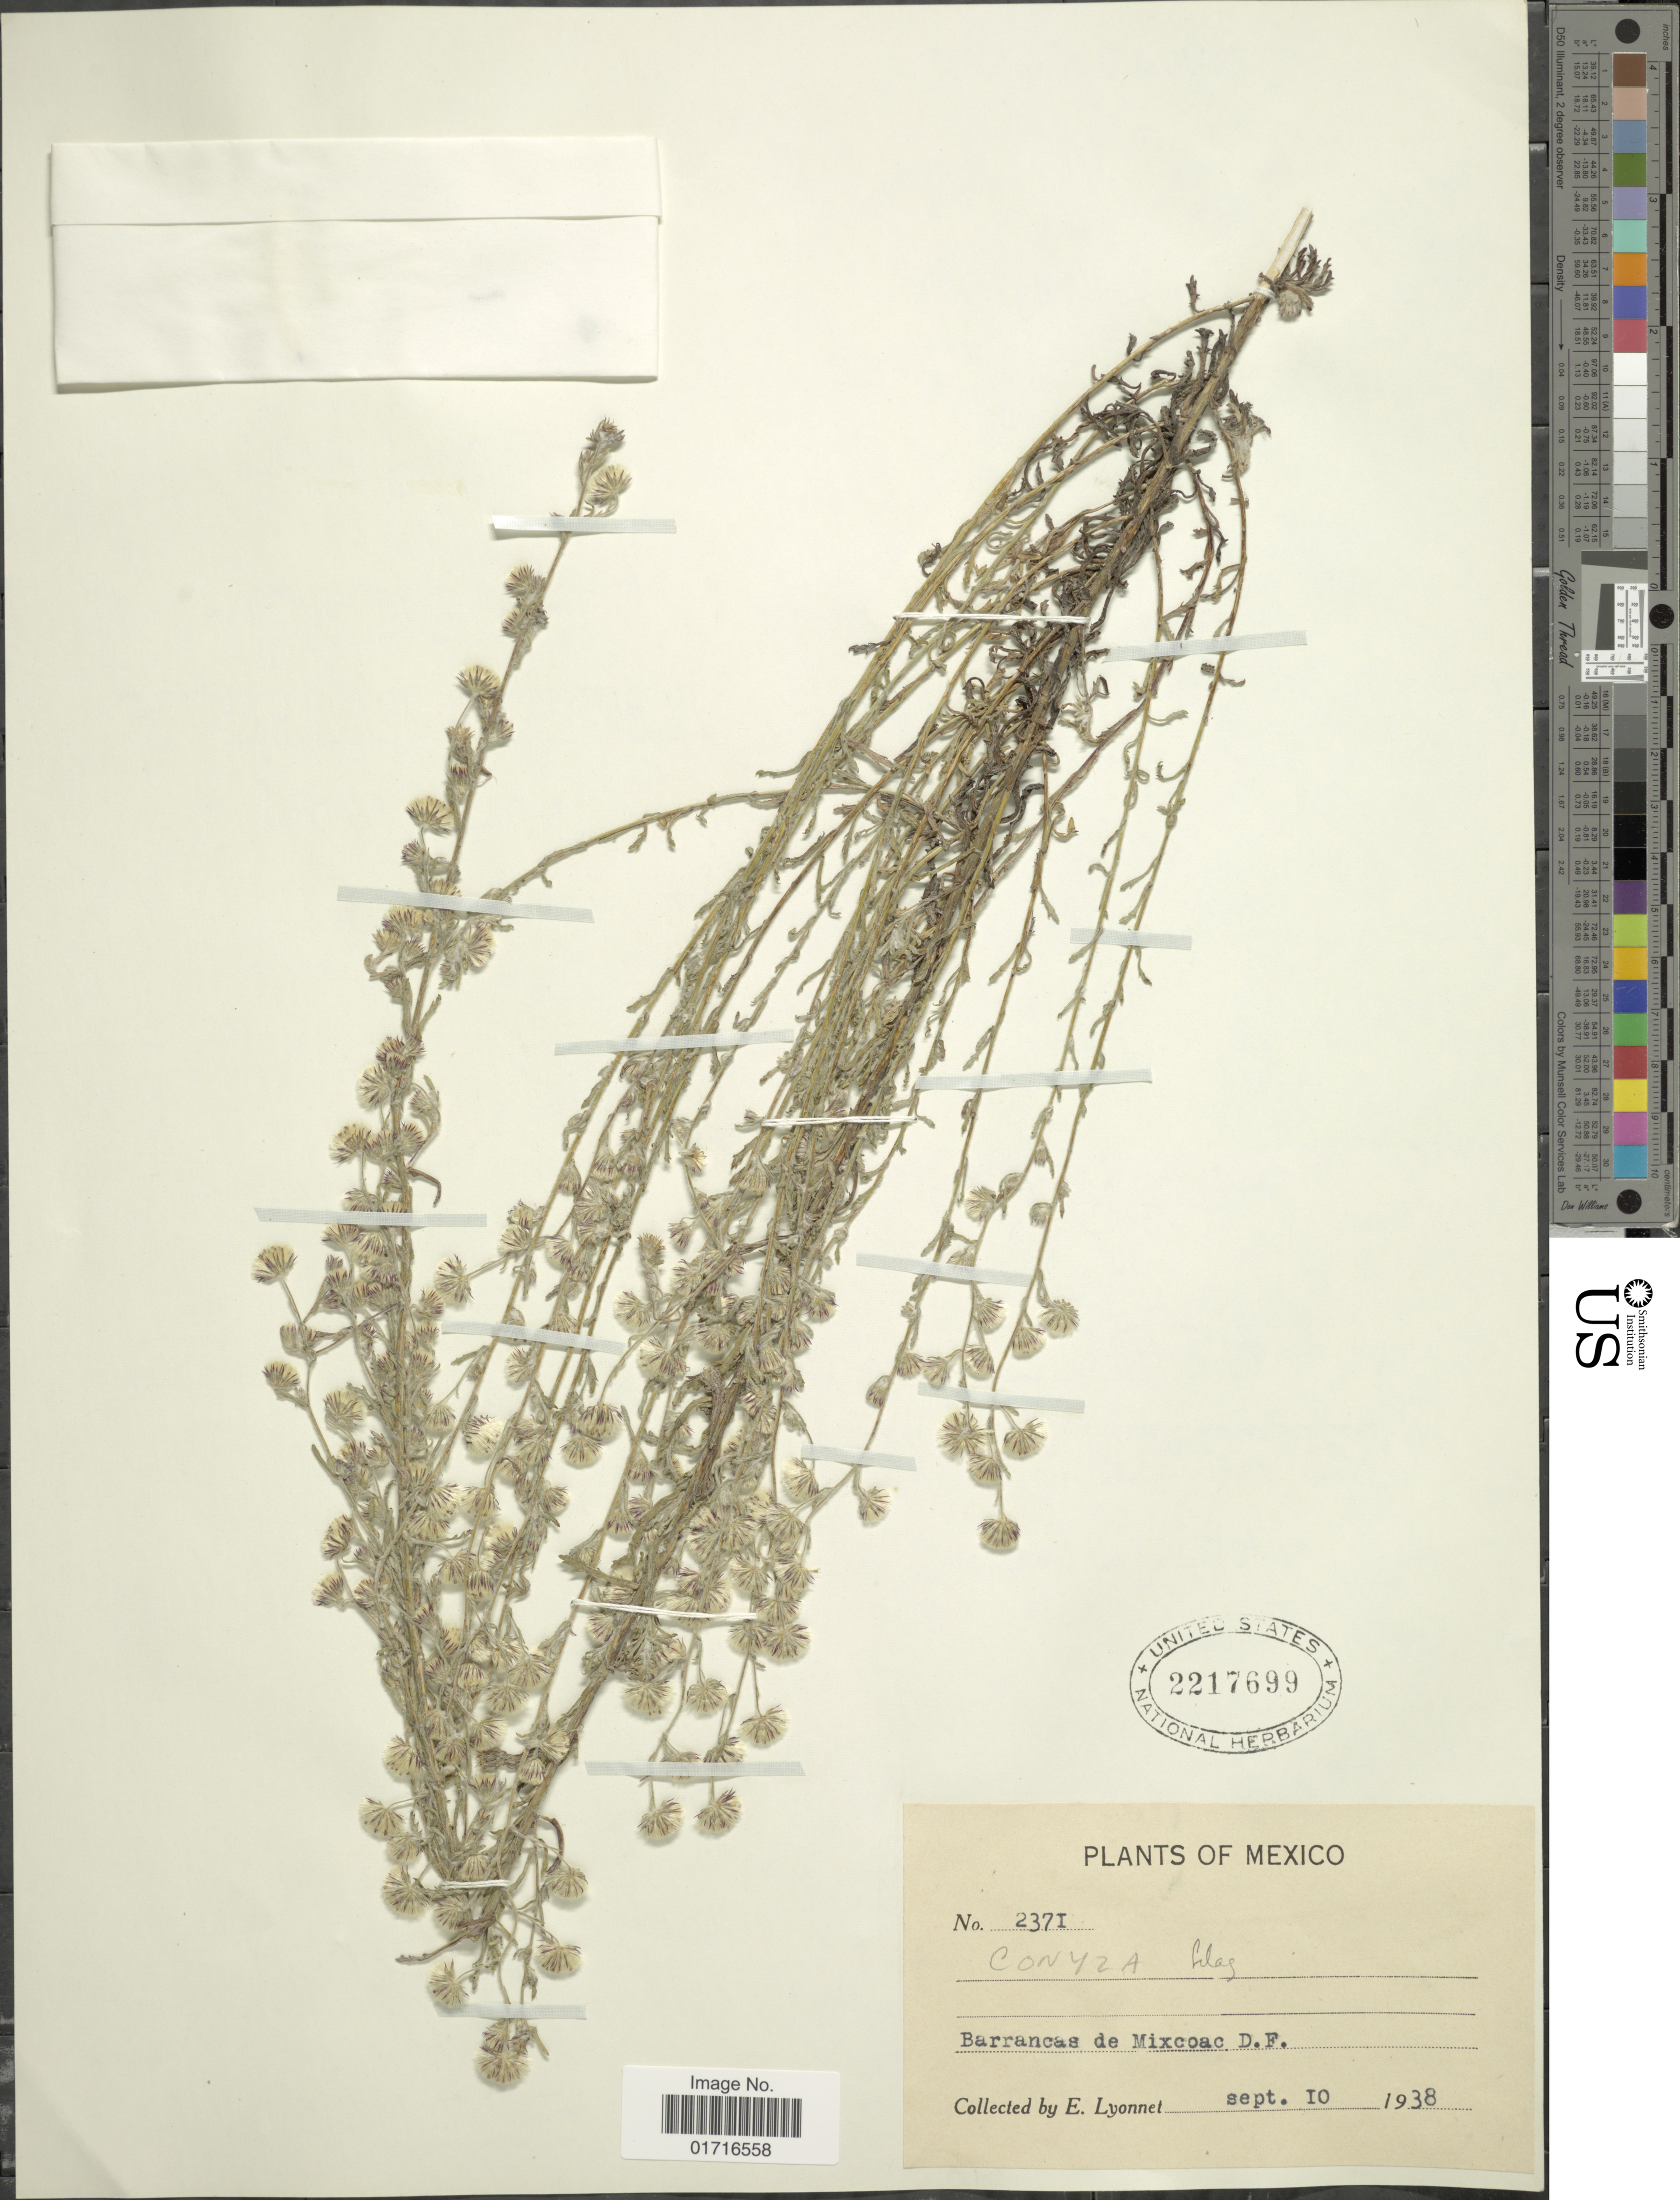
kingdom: Plantae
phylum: Tracheophyta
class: Magnoliopsida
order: Asterales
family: Asteraceae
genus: Conyza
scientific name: Conyza filaginoides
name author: (DC.) Hieron.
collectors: E. Lyonnet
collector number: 2371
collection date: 1938-09-10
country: Mexico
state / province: Distrito Federal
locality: Barrancas de Mixcoac, D.F.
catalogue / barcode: US 2217699